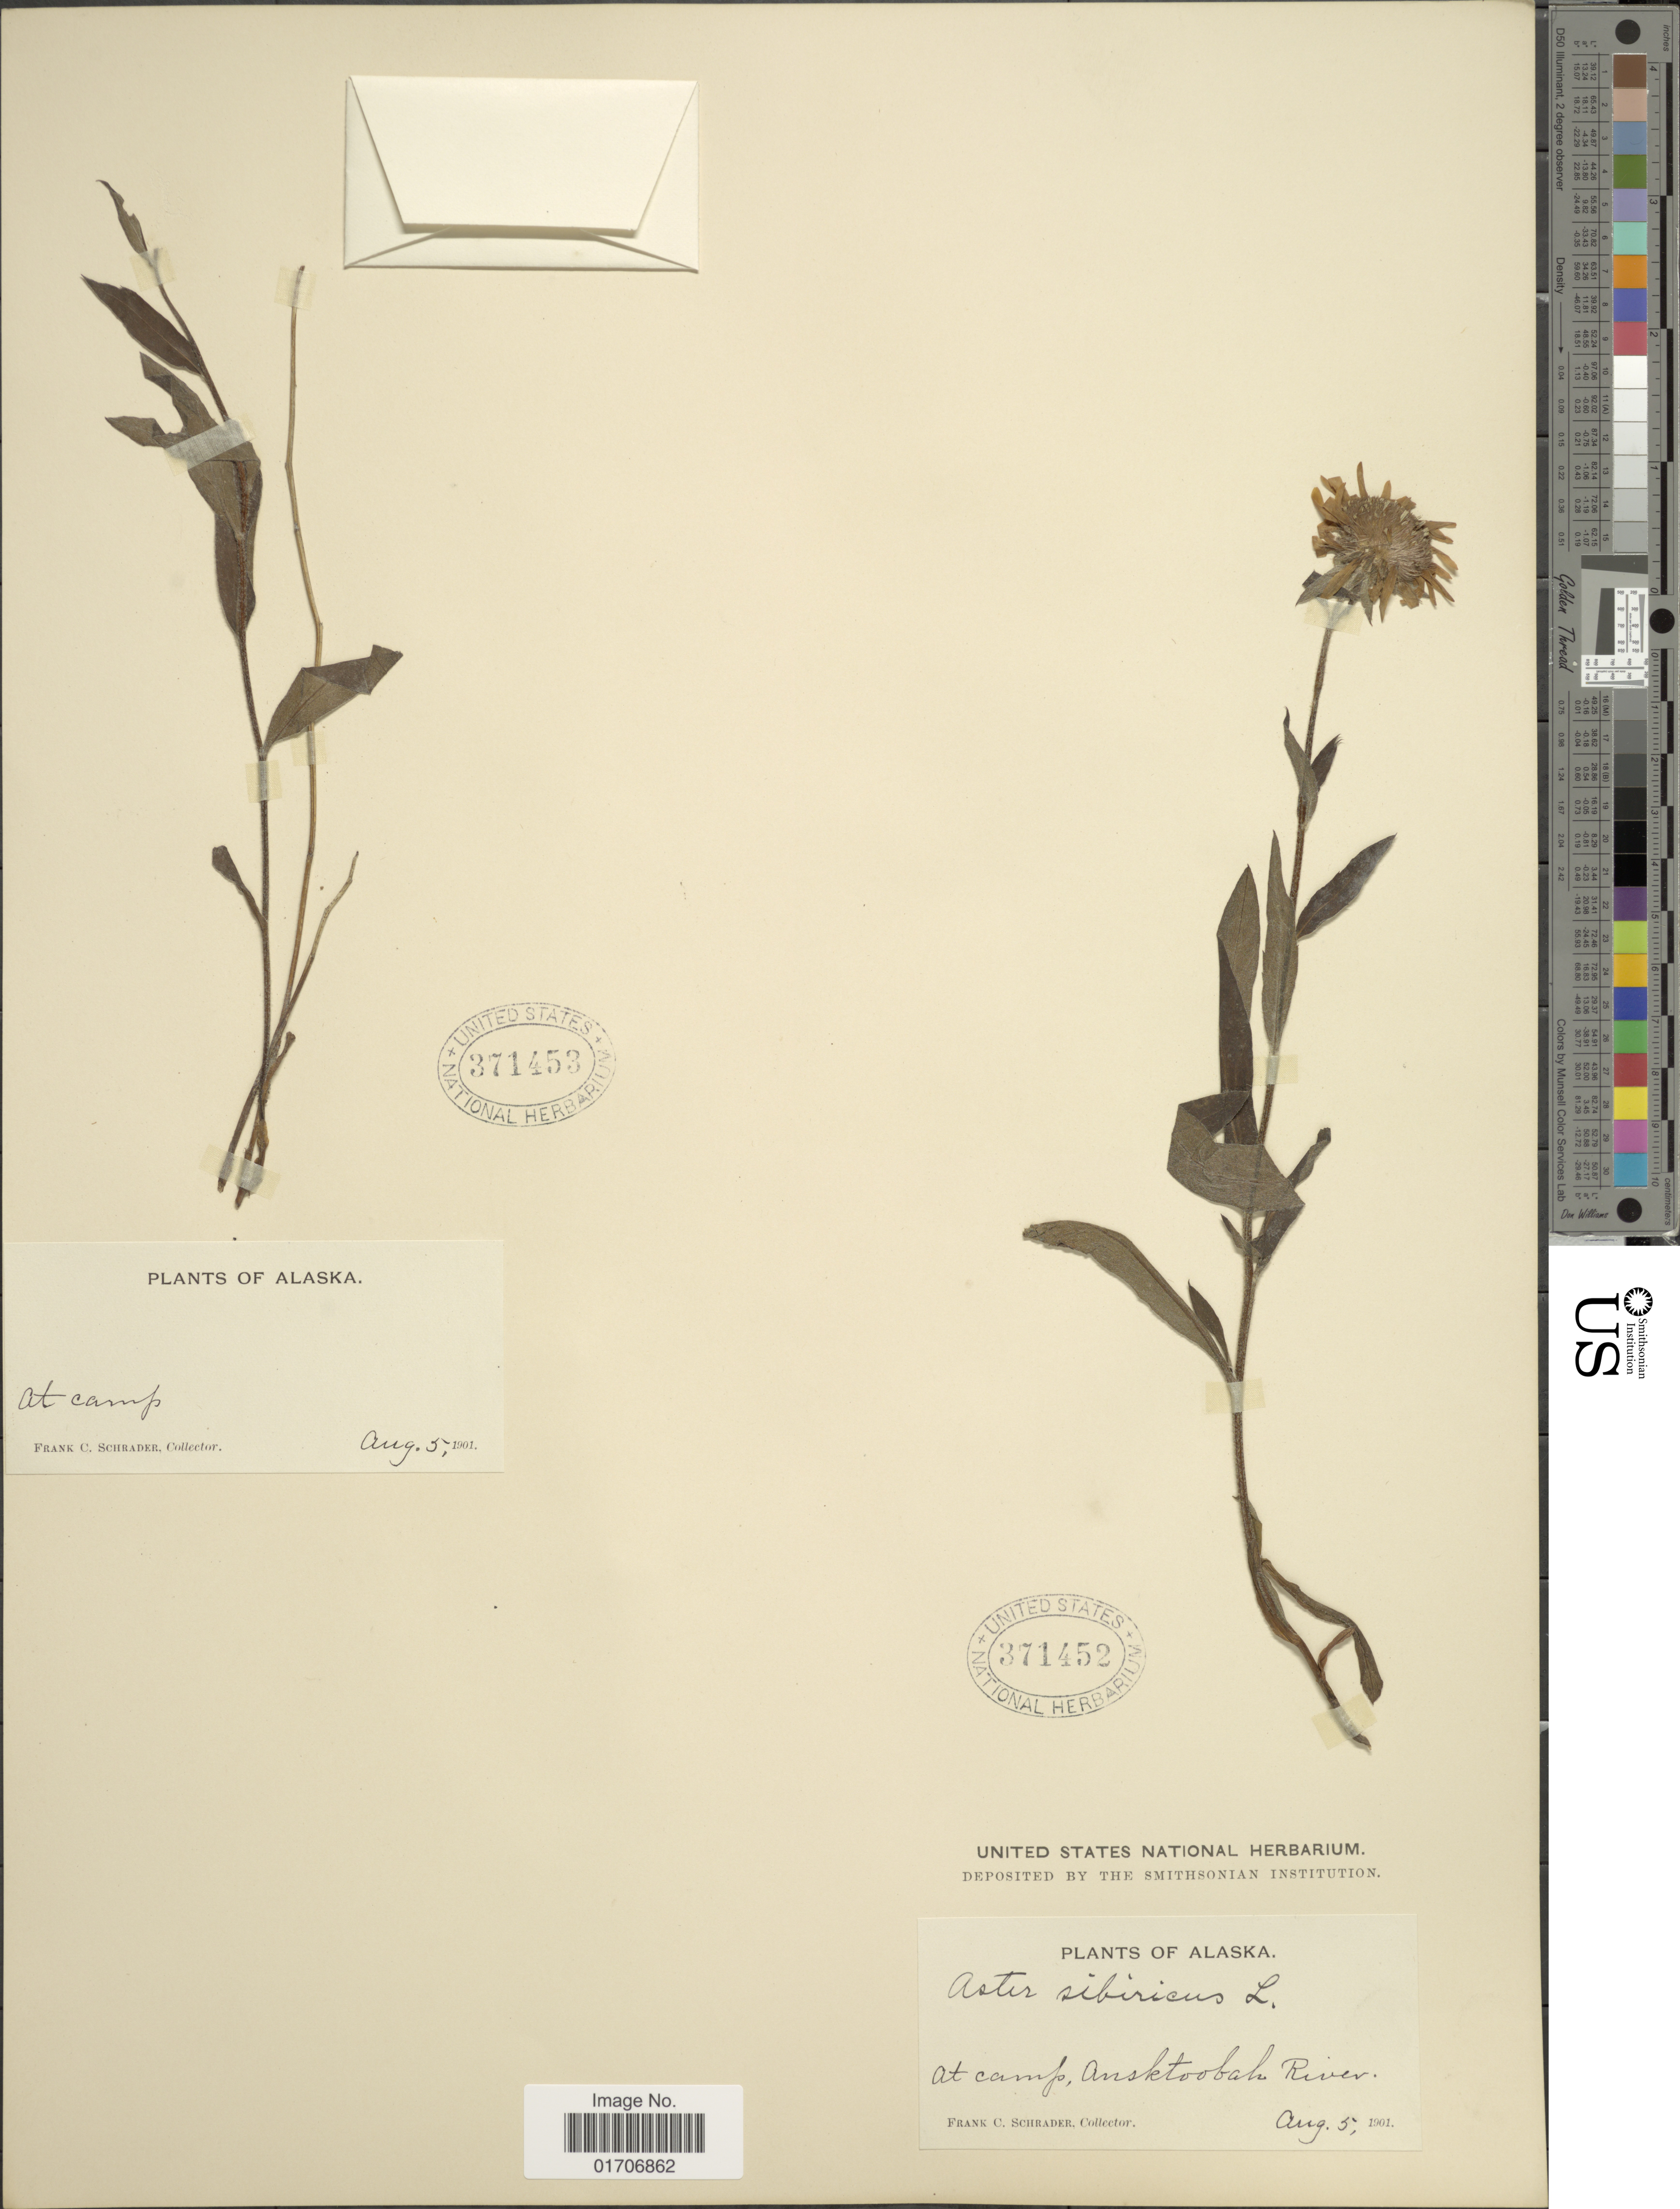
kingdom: Plantae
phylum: Tracheophyta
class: Magnoliopsida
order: Asterales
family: Asteraceae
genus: Eurybia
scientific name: Eurybia sibirica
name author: (L.) G.L. Nesom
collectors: F. C. Schrader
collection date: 1901-08-05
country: United States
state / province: Alaska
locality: At camp.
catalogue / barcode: US 371453-2